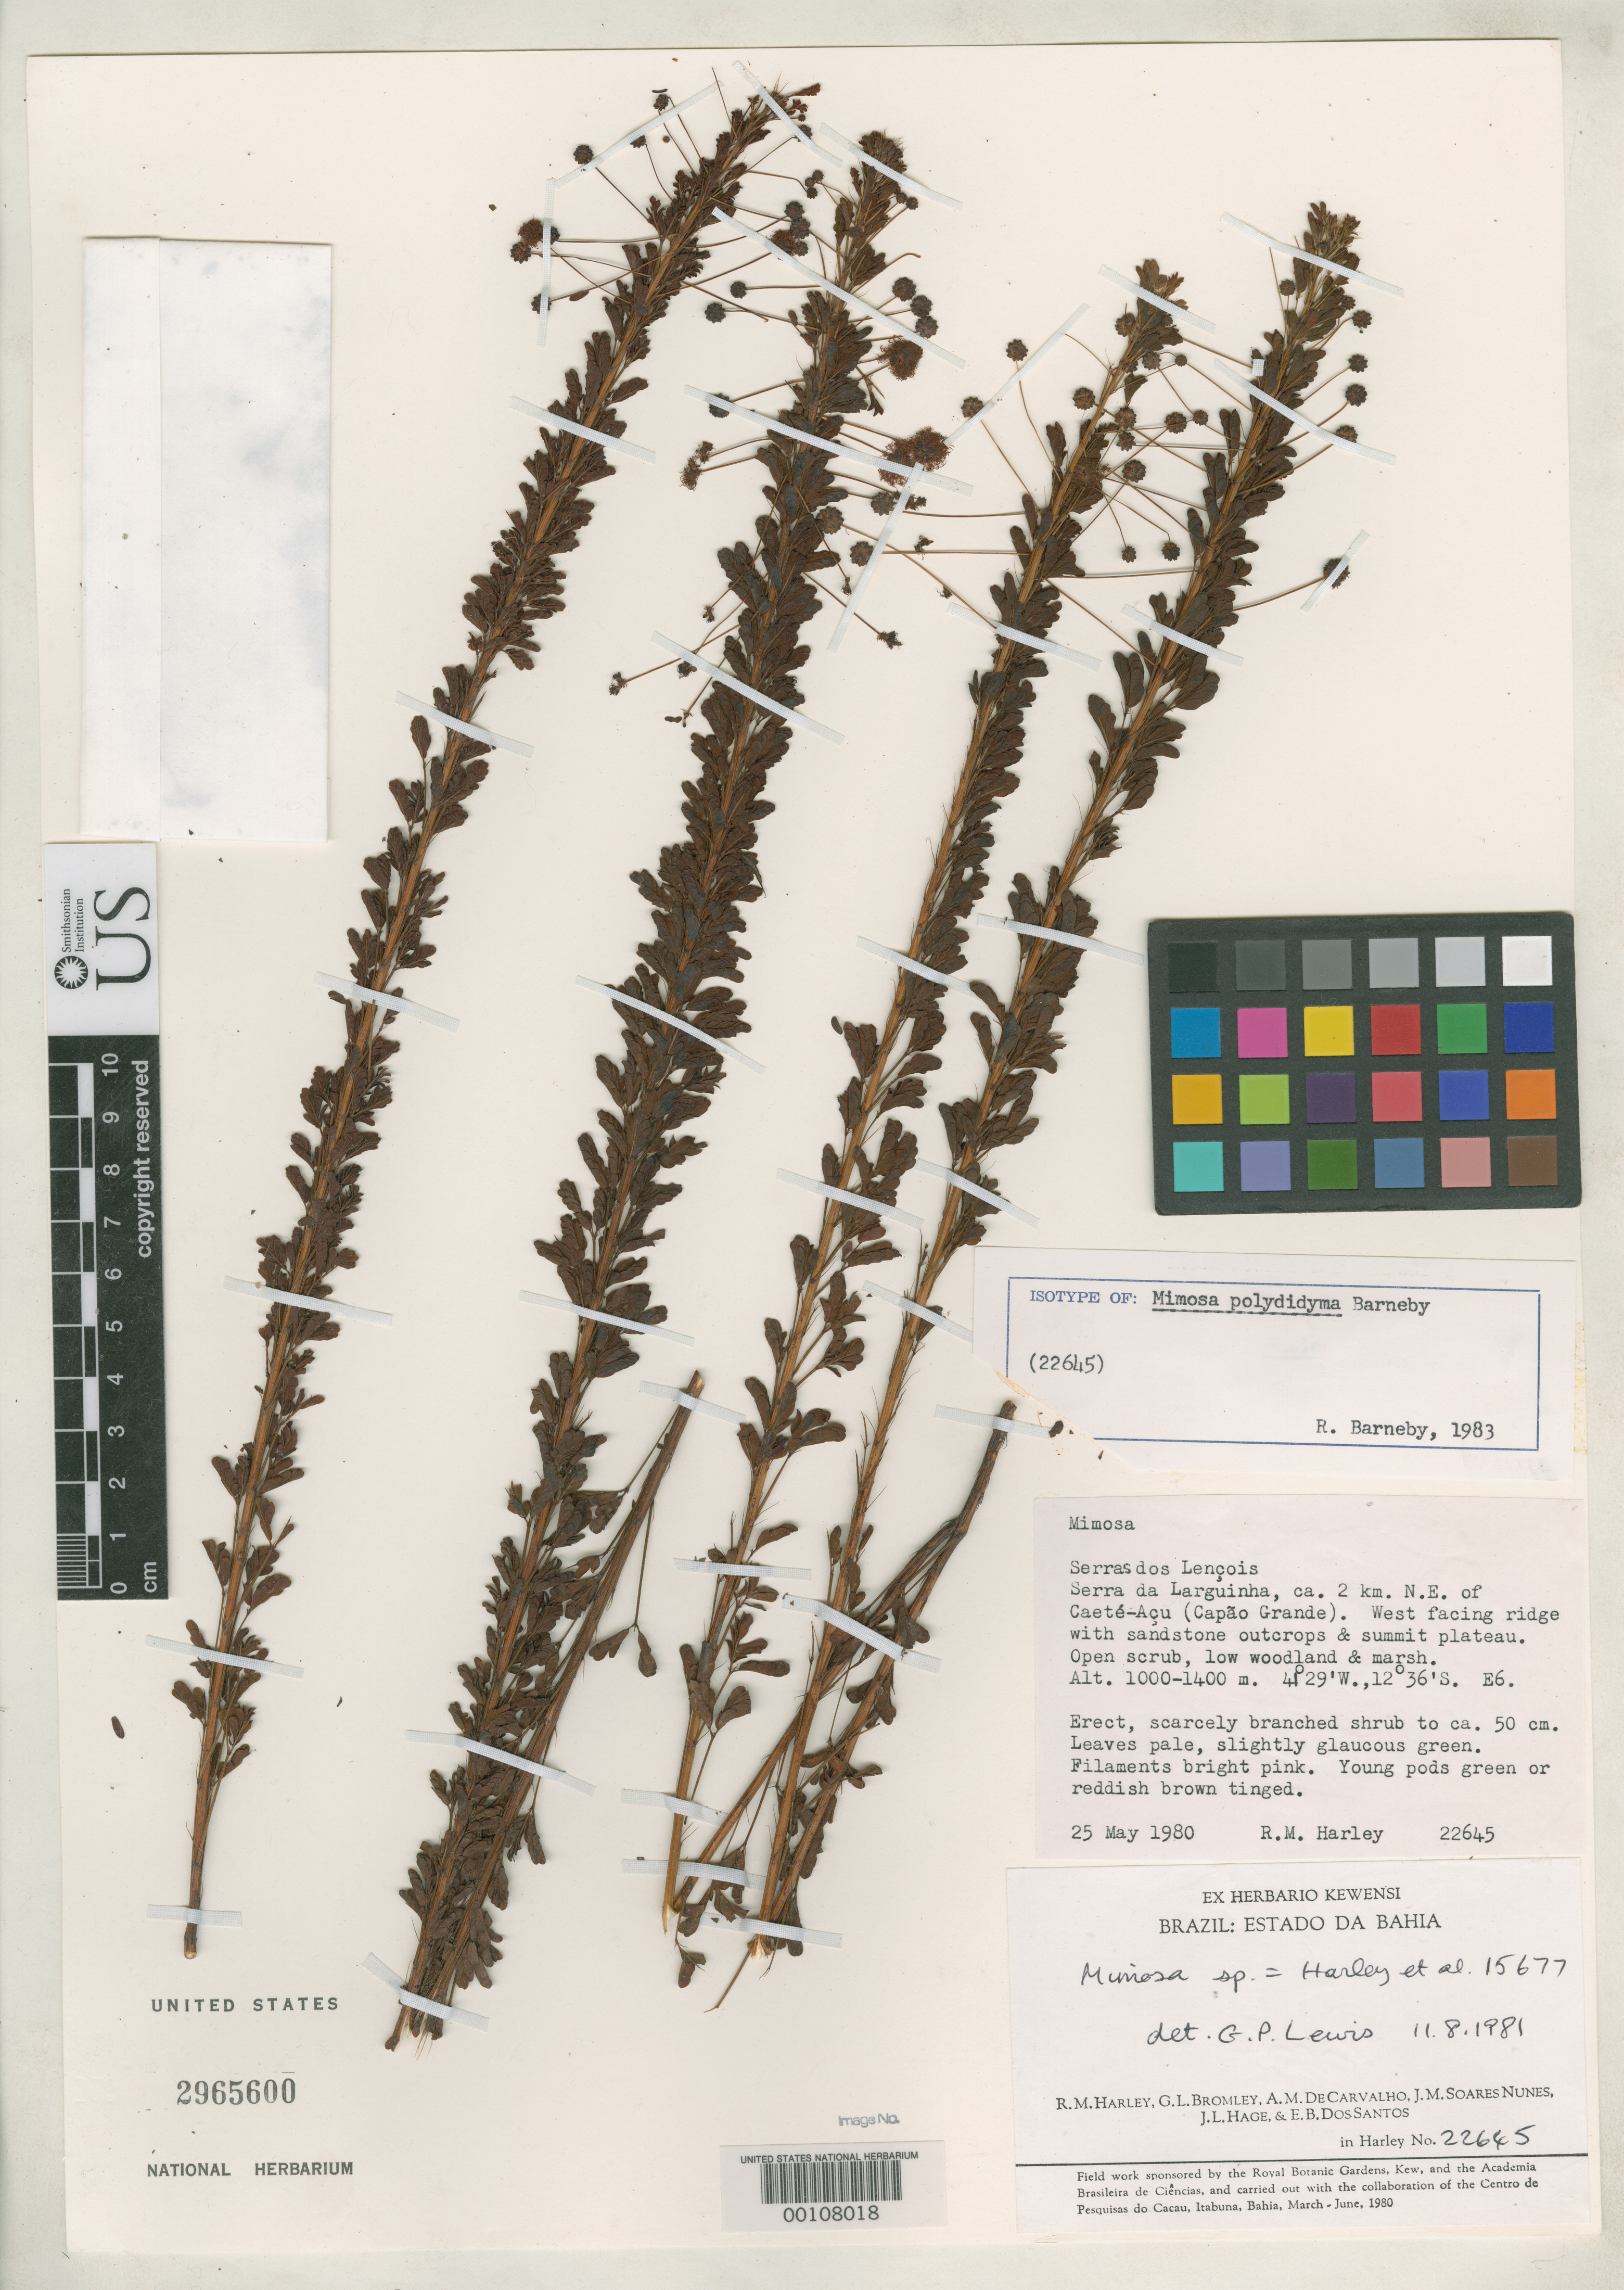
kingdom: Plantae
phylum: Tracheophyta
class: Magnoliopsida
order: Fabales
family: Fabaceae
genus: Mimosa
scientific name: Mimosa polydidyma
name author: Barneby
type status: Isotype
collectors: R. M. Harley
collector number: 22645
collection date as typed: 25 May 1980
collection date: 1980-05-25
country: Brazil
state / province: Bahia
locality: Serra da Larguinha, ca. 2 km NE of Caete-acu.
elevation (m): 1000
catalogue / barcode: US 2965600